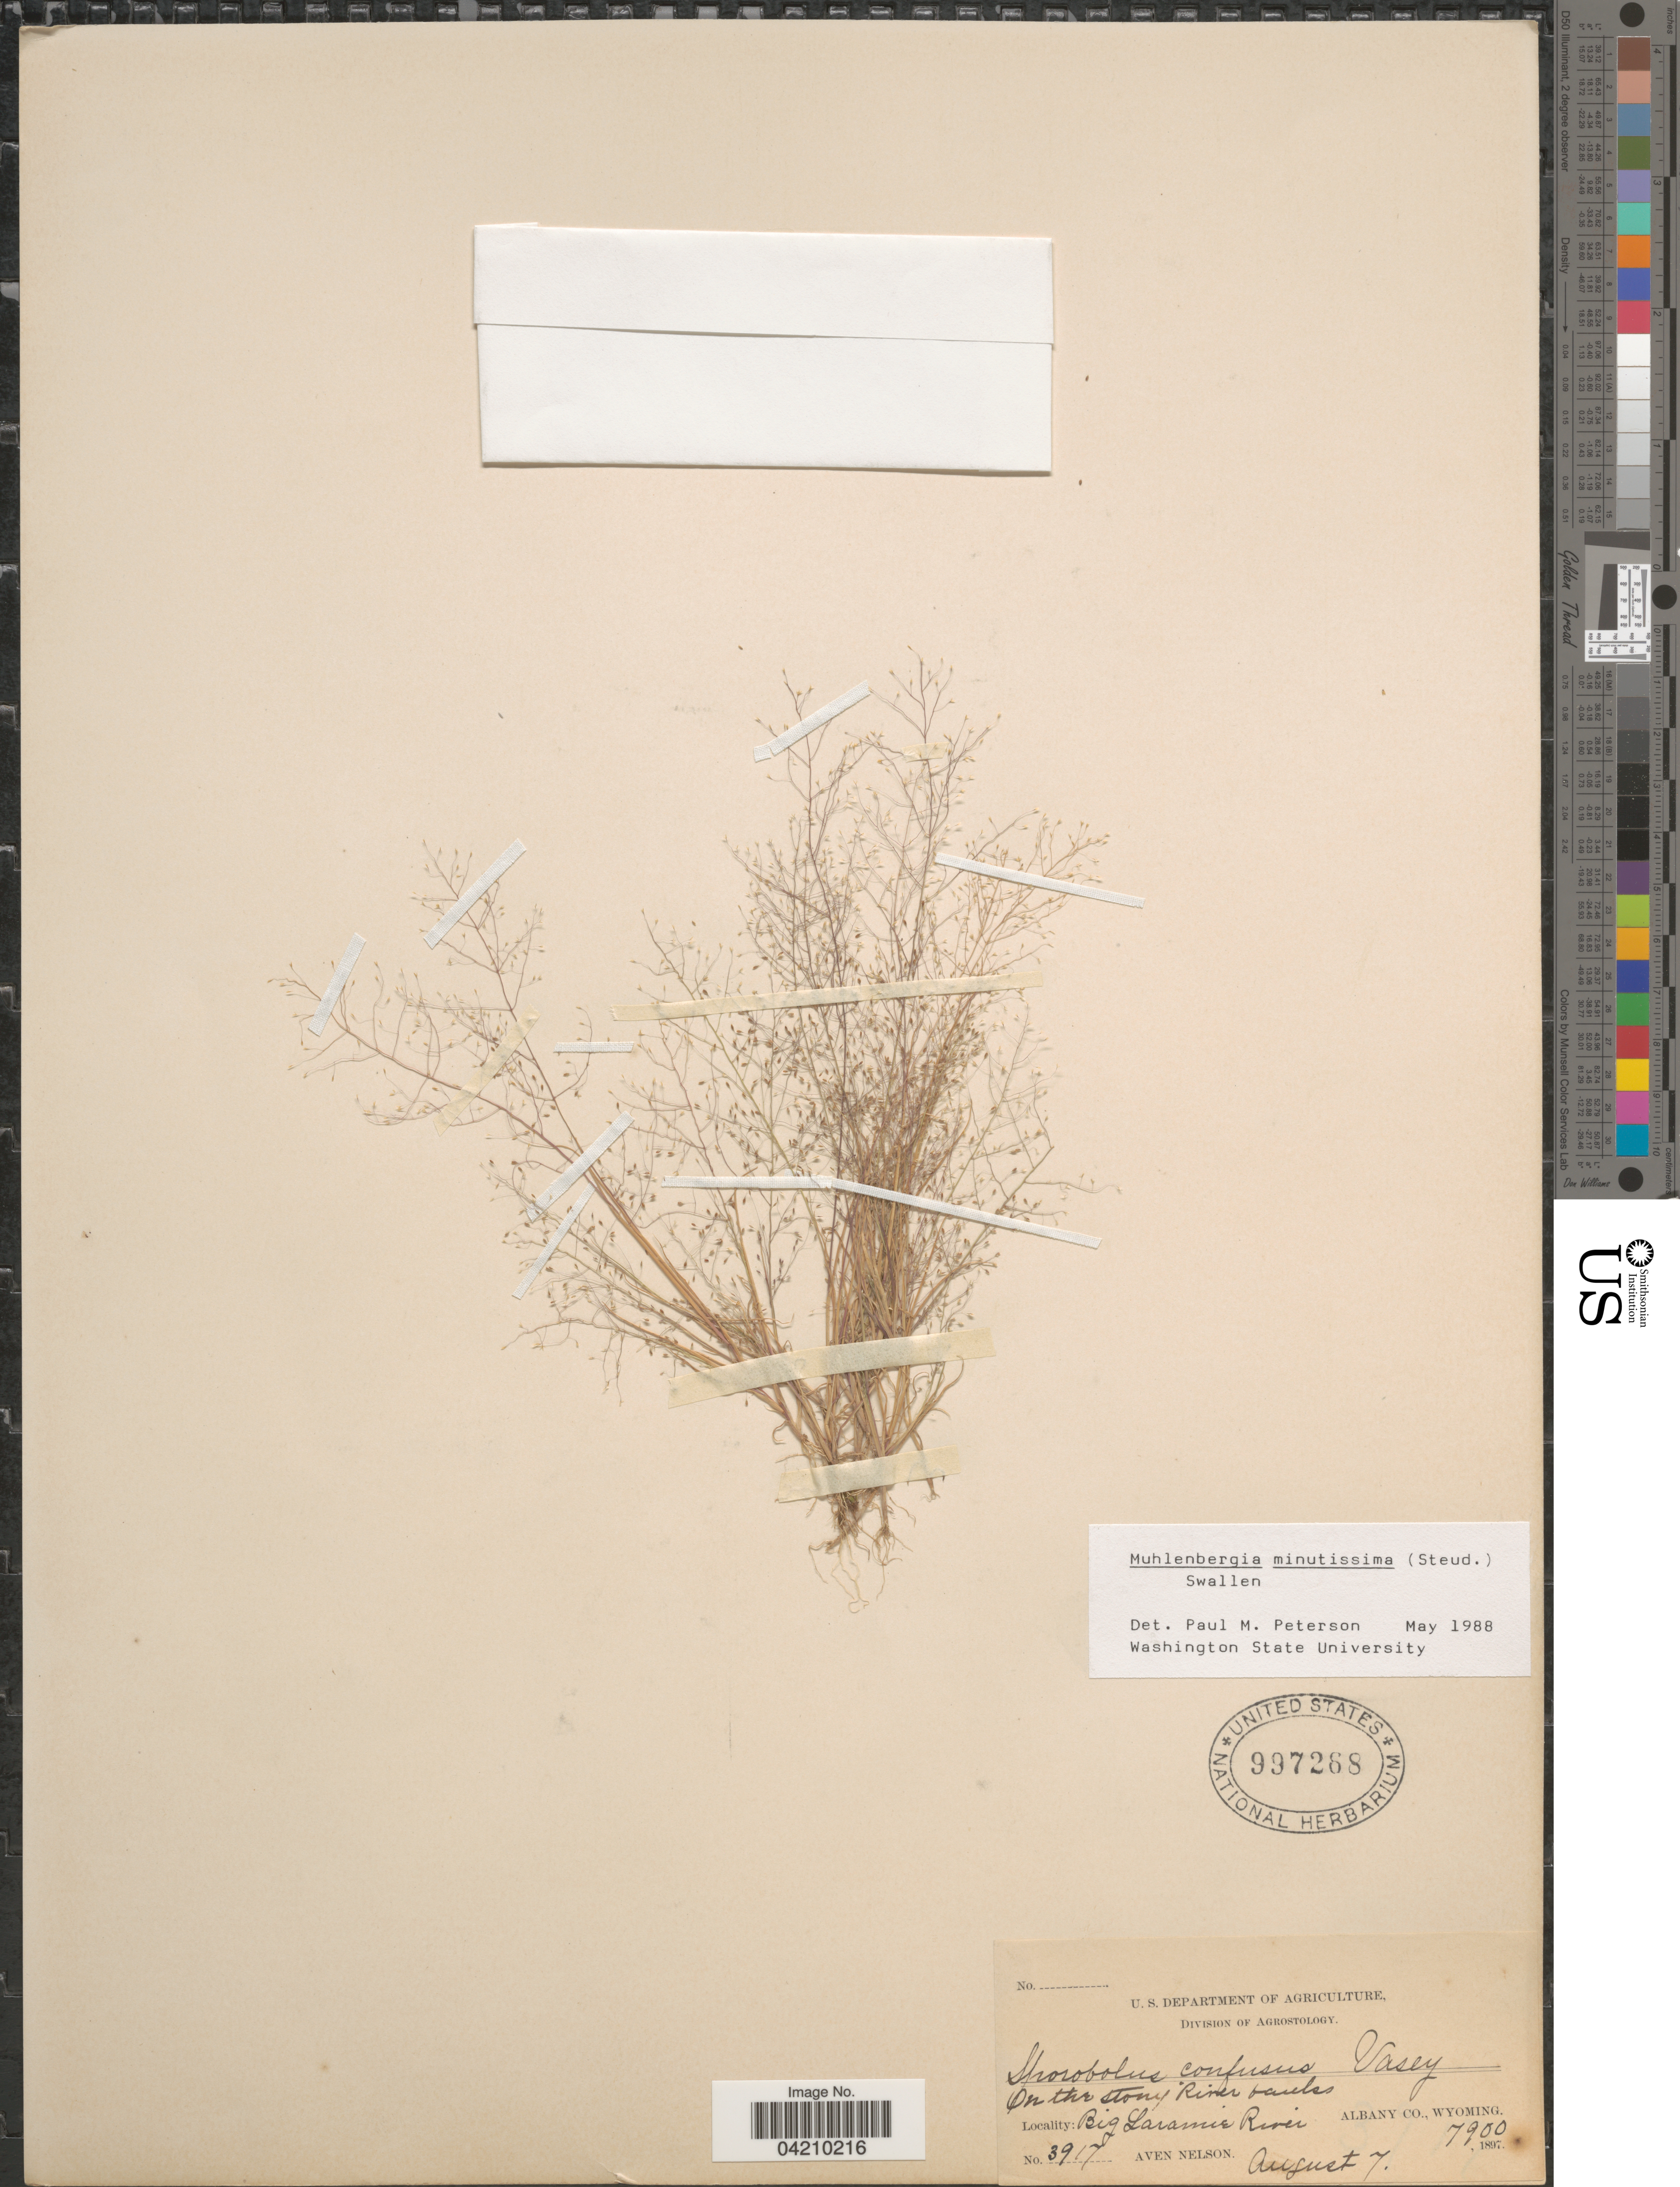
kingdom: Plantae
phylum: Tracheophyta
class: Liliopsida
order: Poales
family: Poaceae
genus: Muhlenbergia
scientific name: Muhlenbergia minutissima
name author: (Steud.) Swallen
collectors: A. Nelson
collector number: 3917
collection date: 1897-08-07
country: United States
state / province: Wyoming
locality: On the stony River banks. Big Laramie River. Albany Co.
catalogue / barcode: US 997268